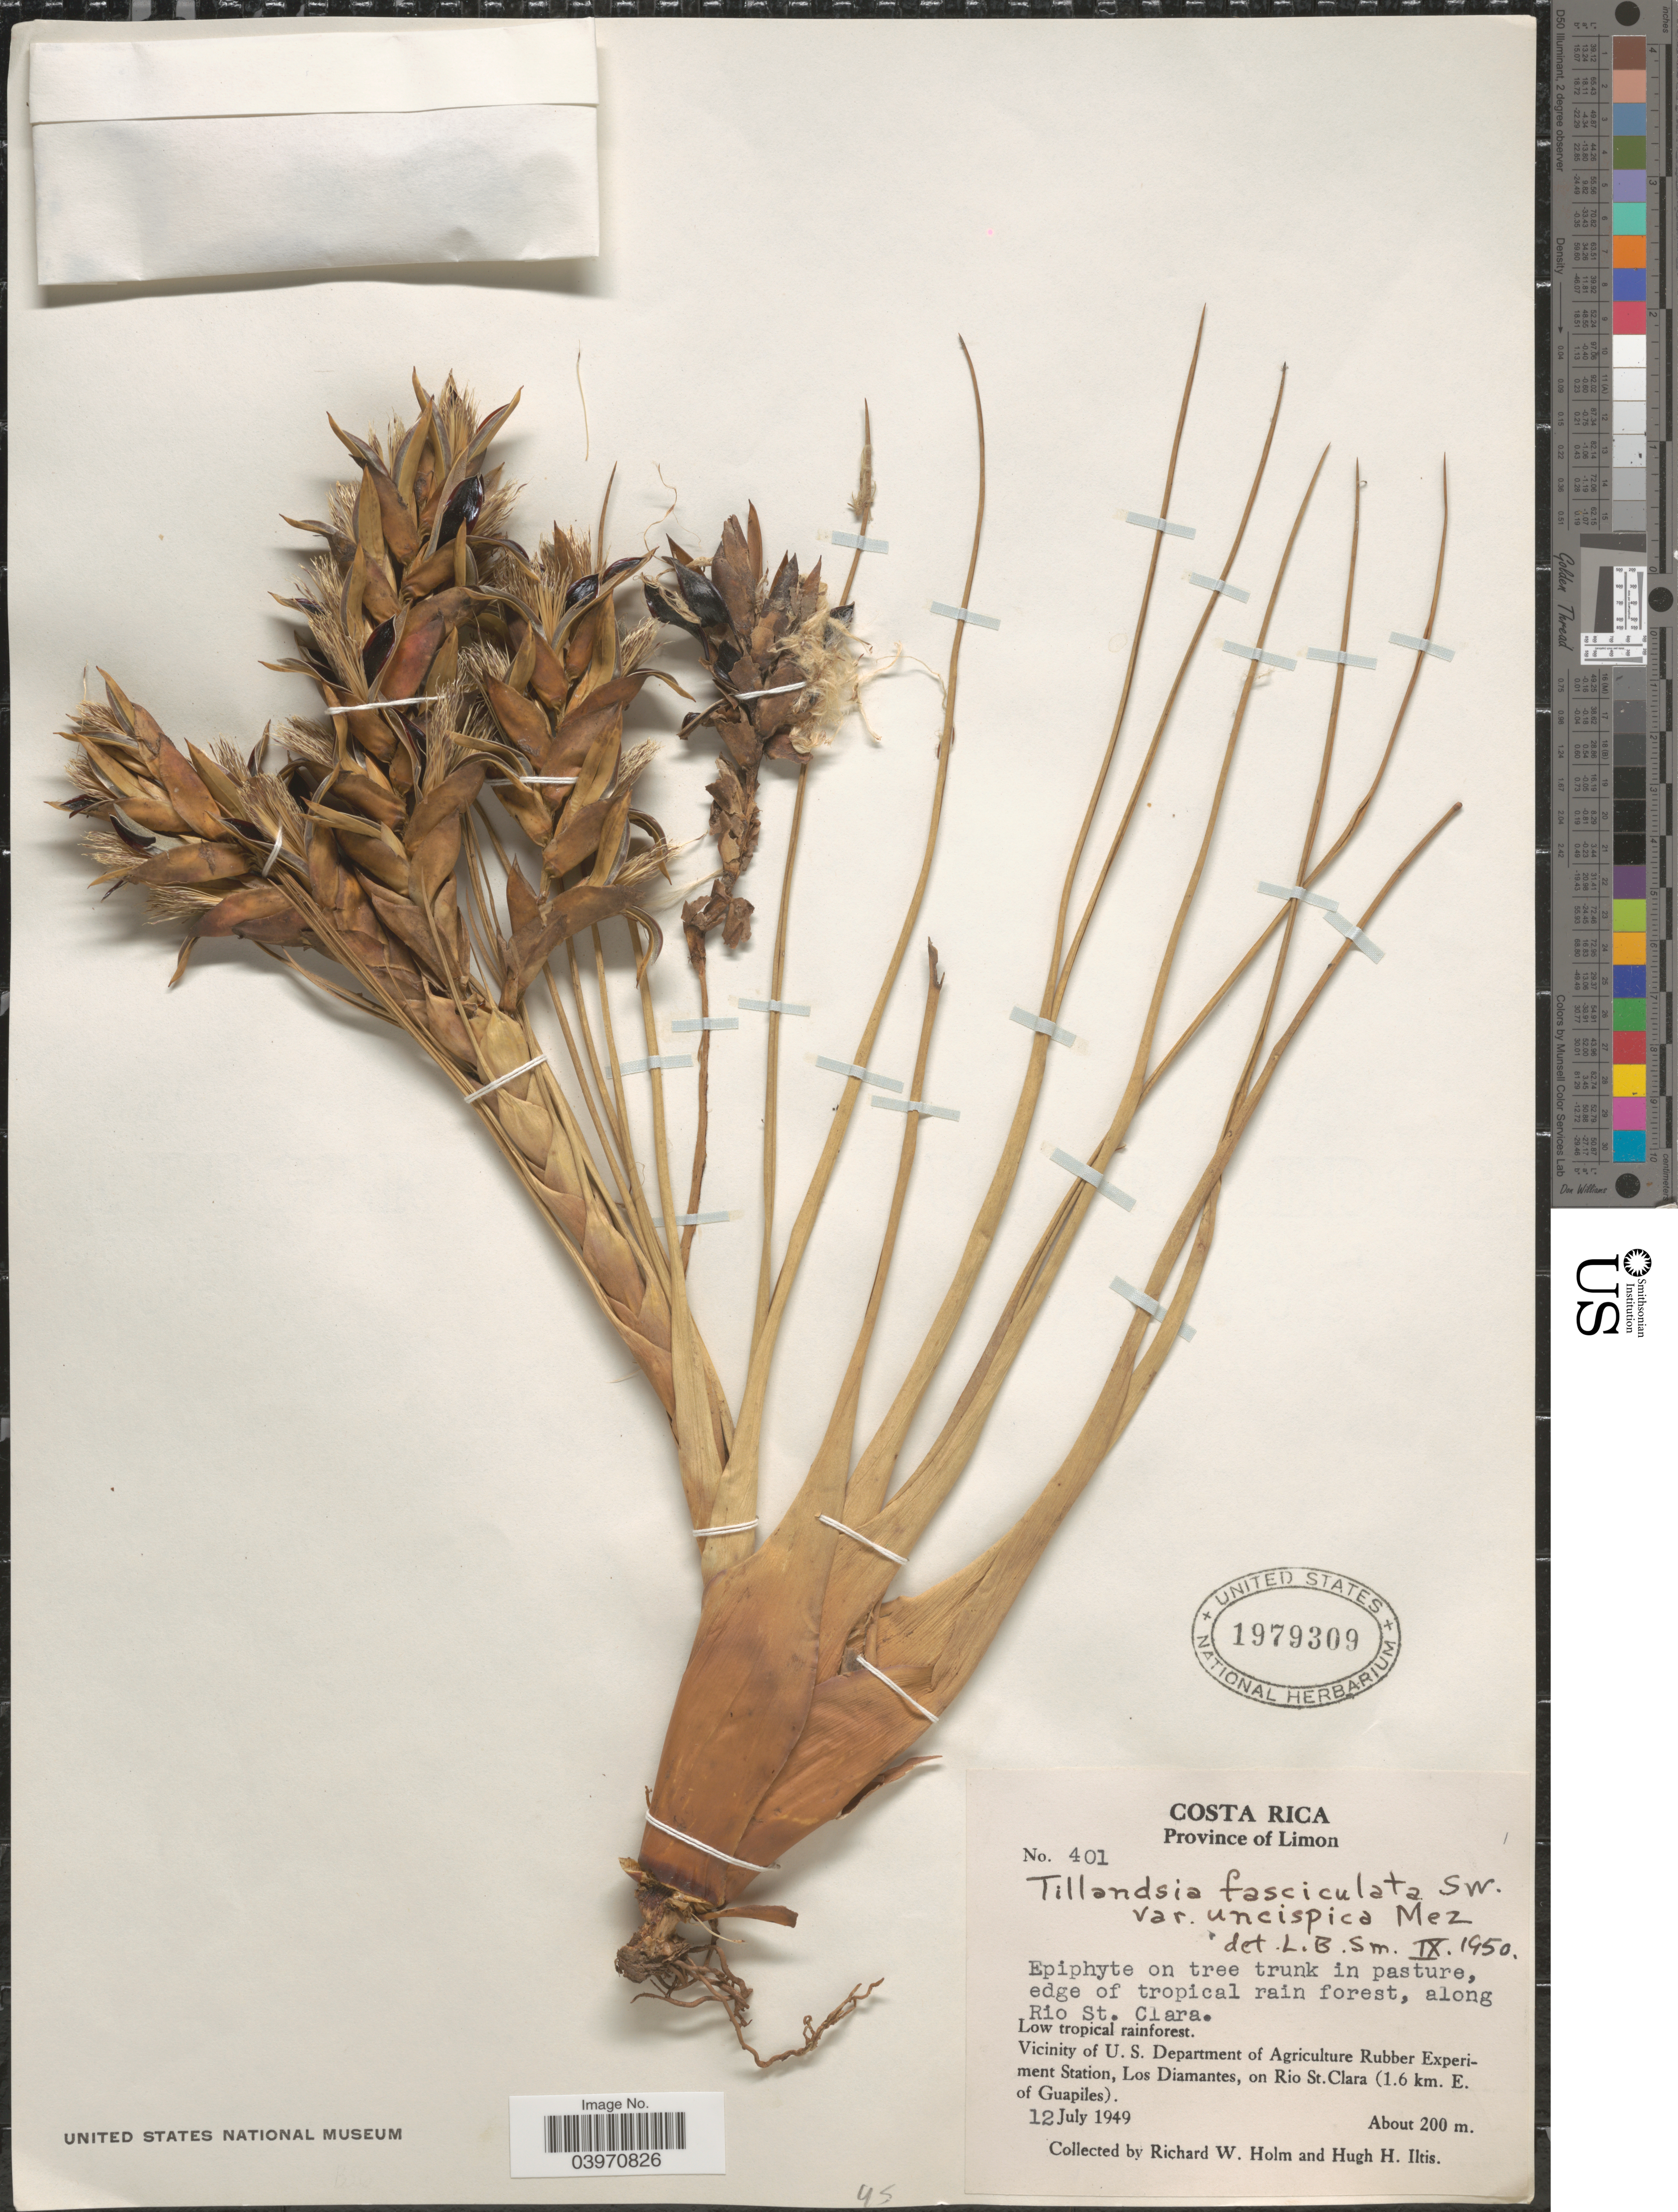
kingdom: Plantae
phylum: Tracheophyta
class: Liliopsida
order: Poales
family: Bromeliaceae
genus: Tillandsia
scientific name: Tillandsia fasciculata var. uncispica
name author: Mez in A. DC.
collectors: R. W. Holm & H. H. Iltis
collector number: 401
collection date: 1949-07-12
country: Costa Rica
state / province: Limón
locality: Along Rio St. Clara. Vicinity of U. S. Department of Agriculture Rubber Experiment Station, Los Diamantes, on Rio St. Clara (1.6 km. E. of Guapiles).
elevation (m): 200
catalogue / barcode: US 1979309